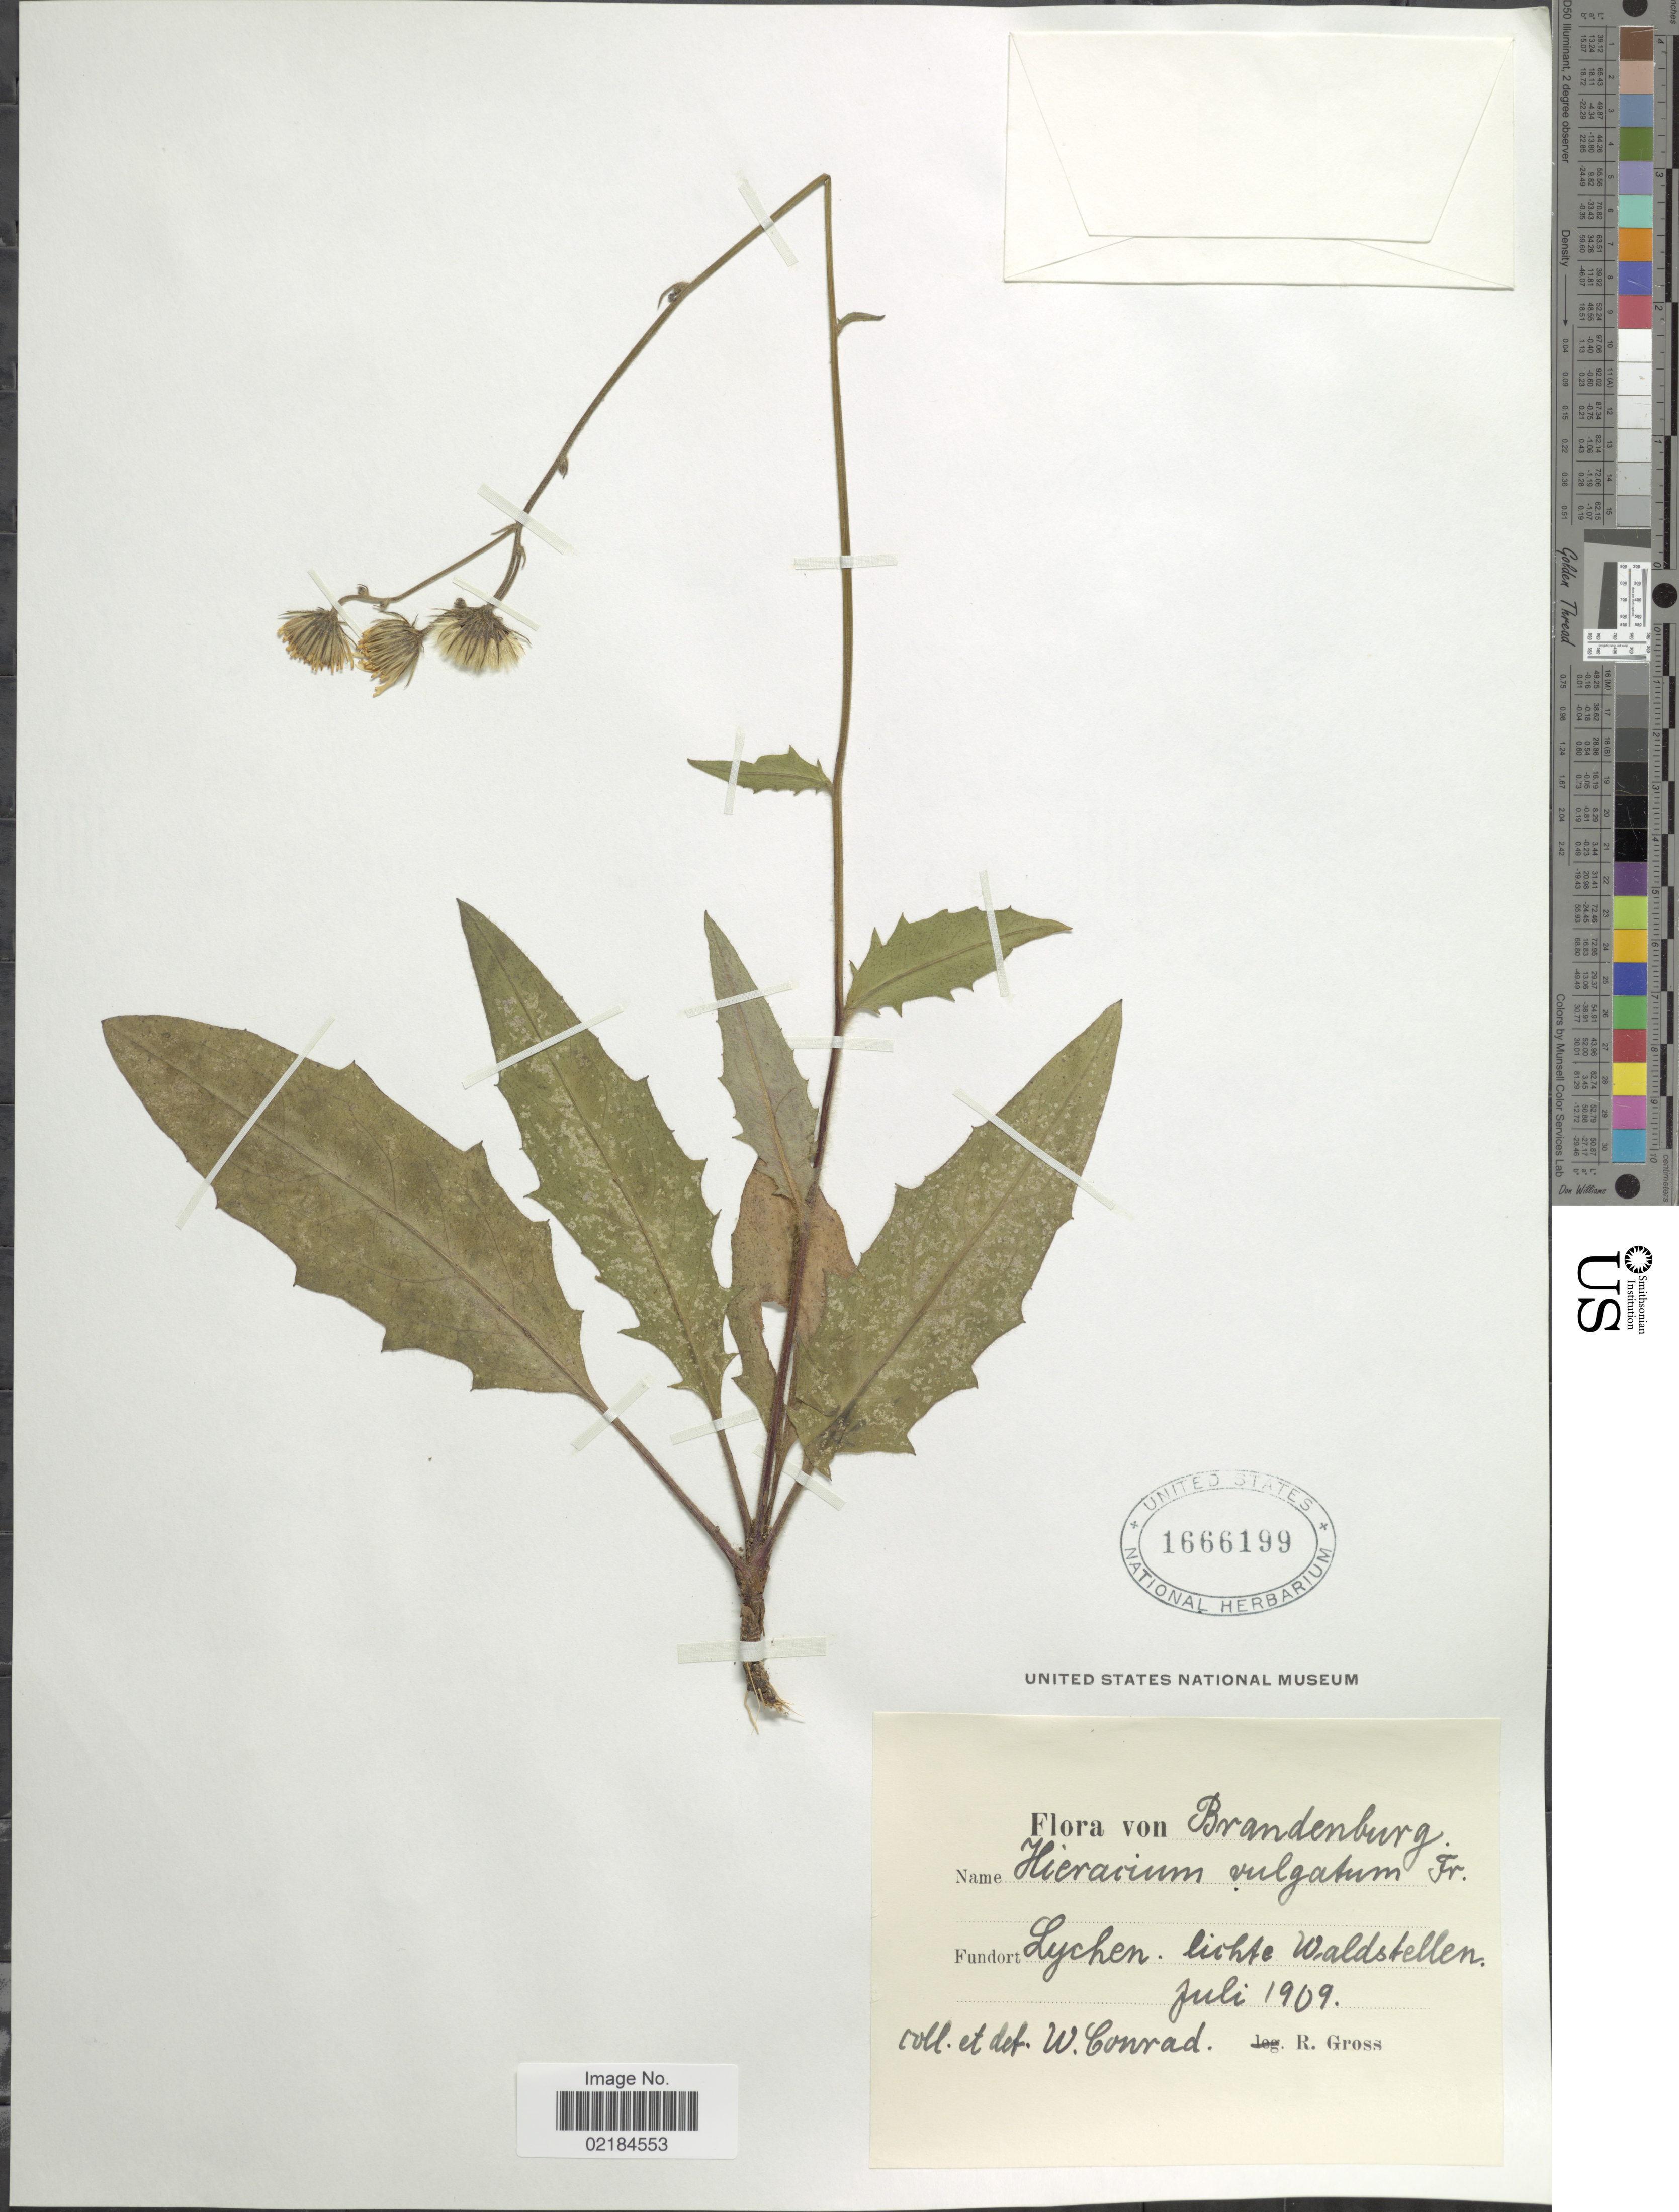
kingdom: Plantae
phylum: Tracheophyta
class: Magnoliopsida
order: Asterales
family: Asteraceae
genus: Hieracium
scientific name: Hieracium lachenalii subsp. cruenifolium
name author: (Dahlst. & Lübeck) Zahn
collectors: W. Conrad & R. Gross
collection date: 1909-07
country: Germany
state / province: Brandenburg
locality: Fundort Lychen, Lichte Waldstellen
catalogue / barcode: US 1666199